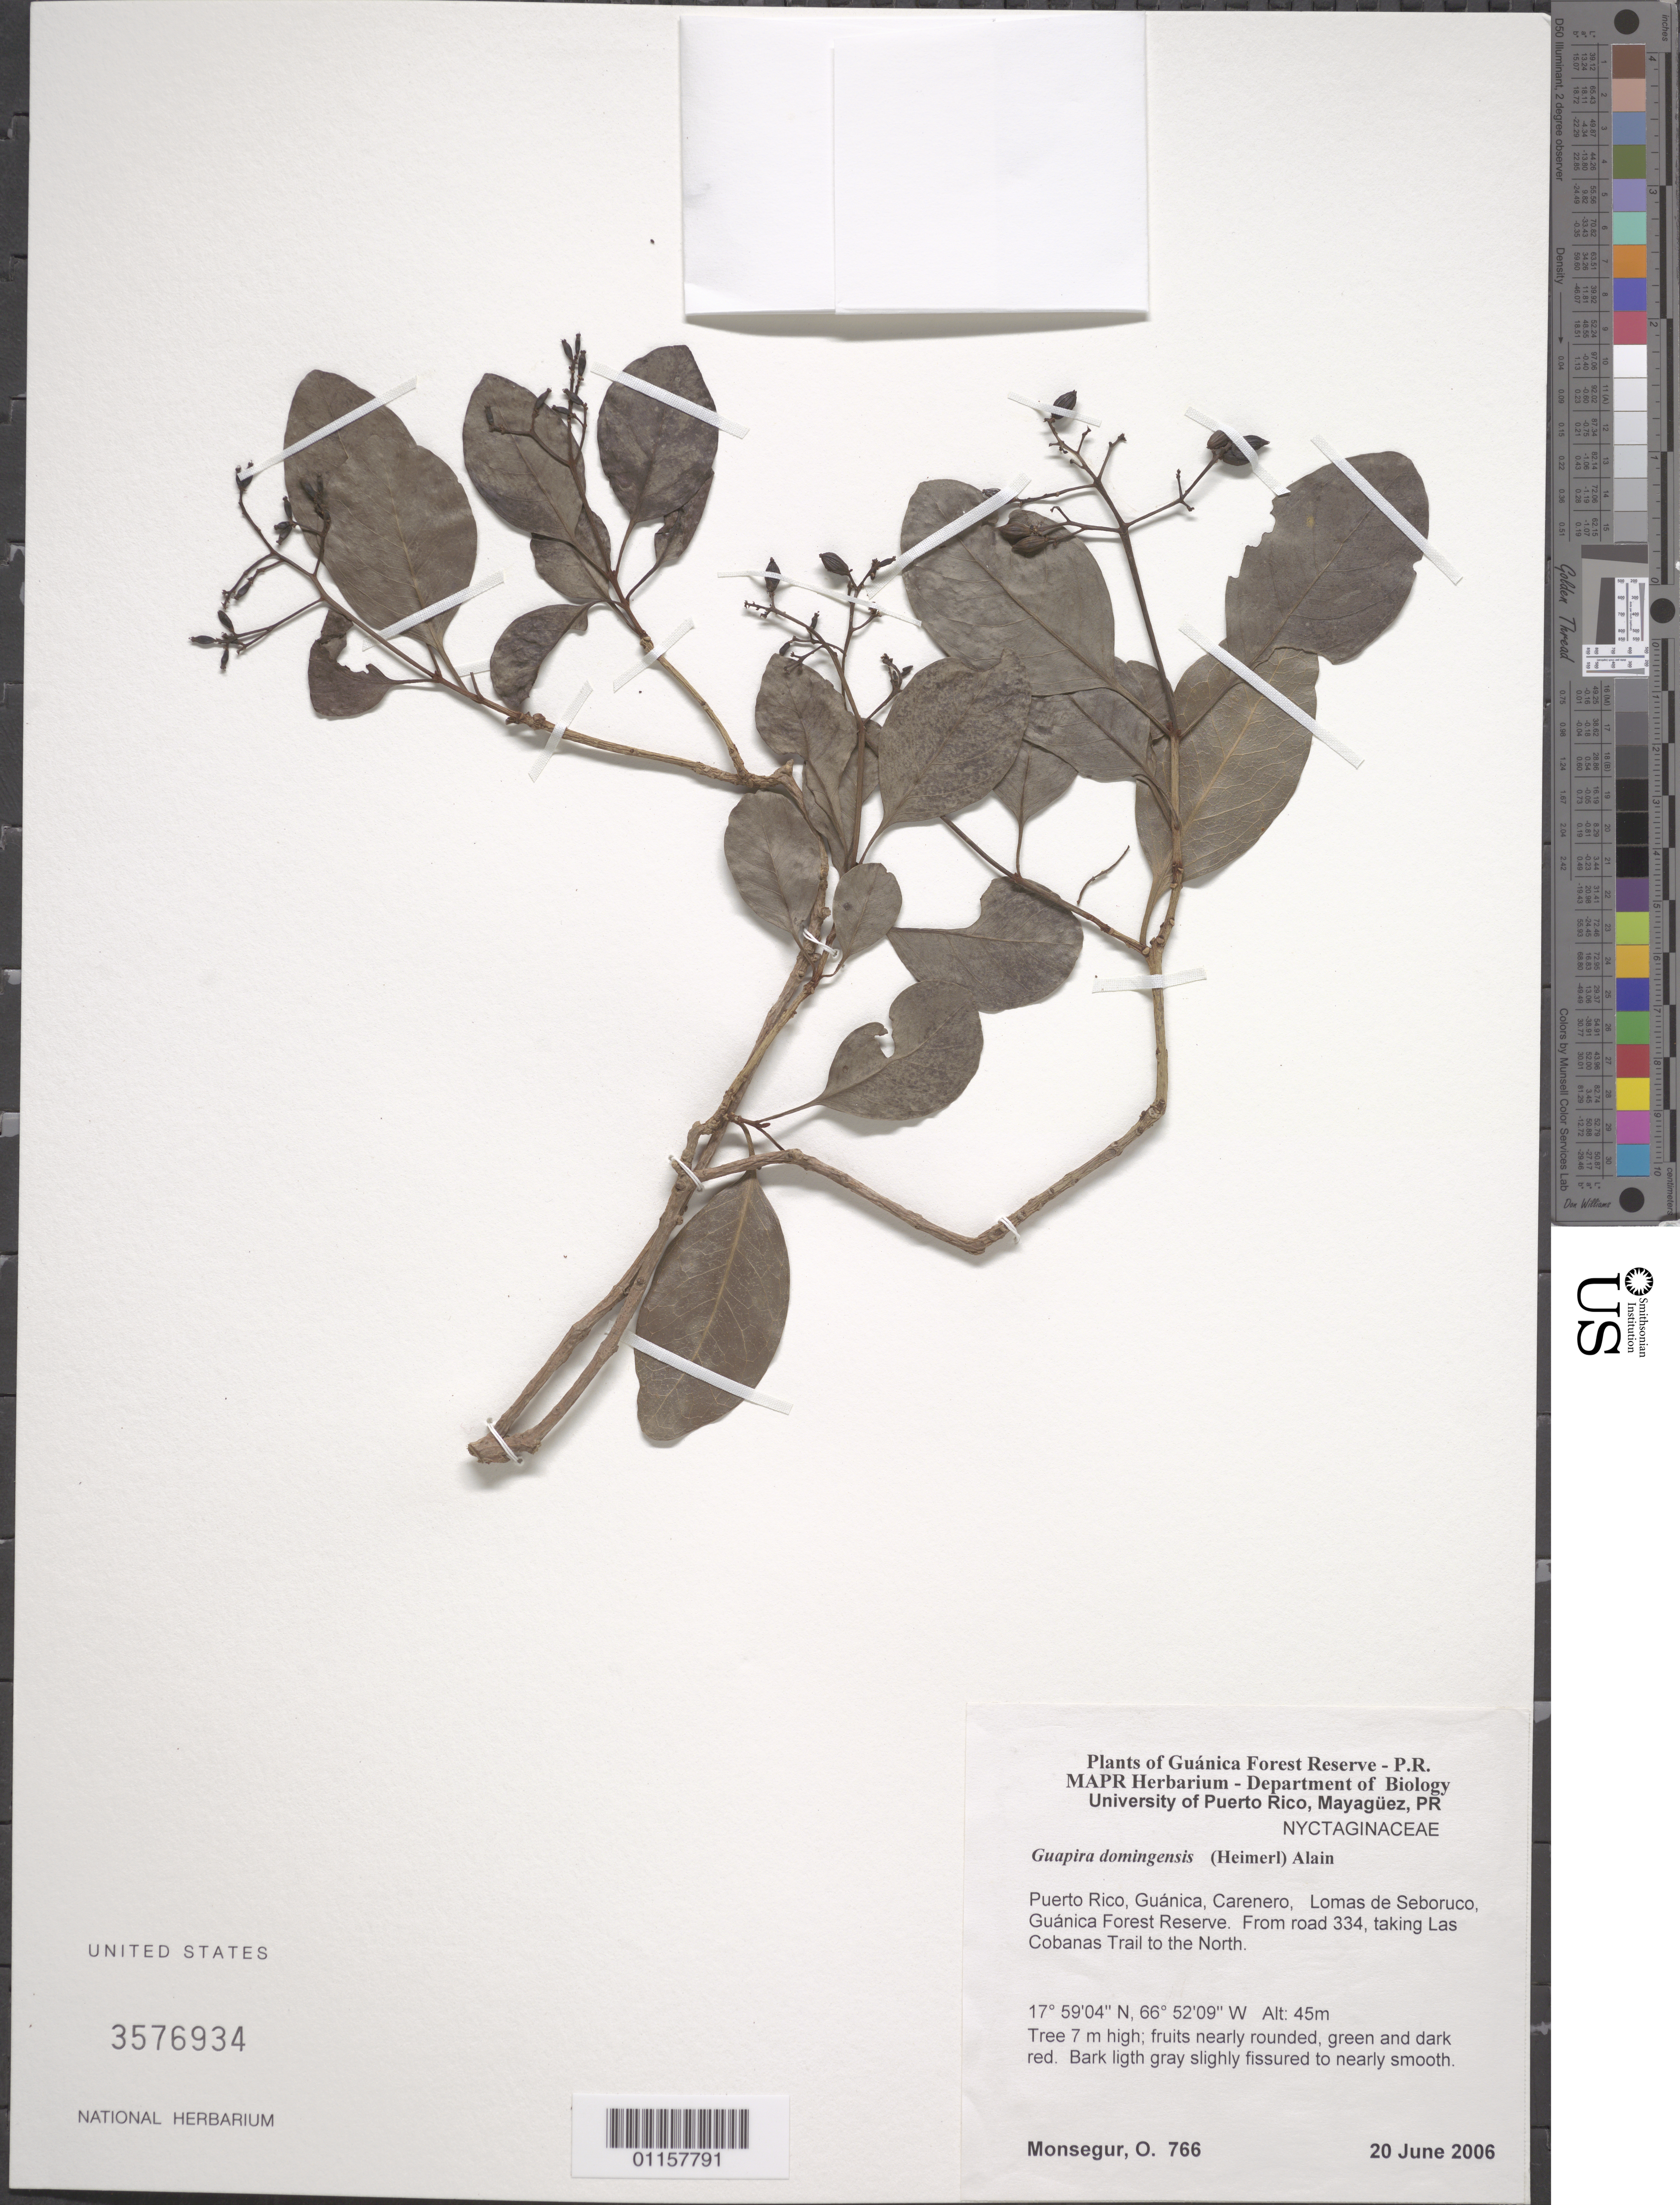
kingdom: Plantae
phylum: Tracheophyta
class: Magnoliopsida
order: Caryophyllales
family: Nyctaginaceae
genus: Guapira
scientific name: Guapira domingensis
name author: (Heimerl) Alain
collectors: O. Monsegur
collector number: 766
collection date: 2006-06-20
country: Puerto Rico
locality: Guánica, Carenero, Lomas de Seboruco, Guánica Forest Reserve. From road 334, taking Las Cobanas Trail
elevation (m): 45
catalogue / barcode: US 3576934